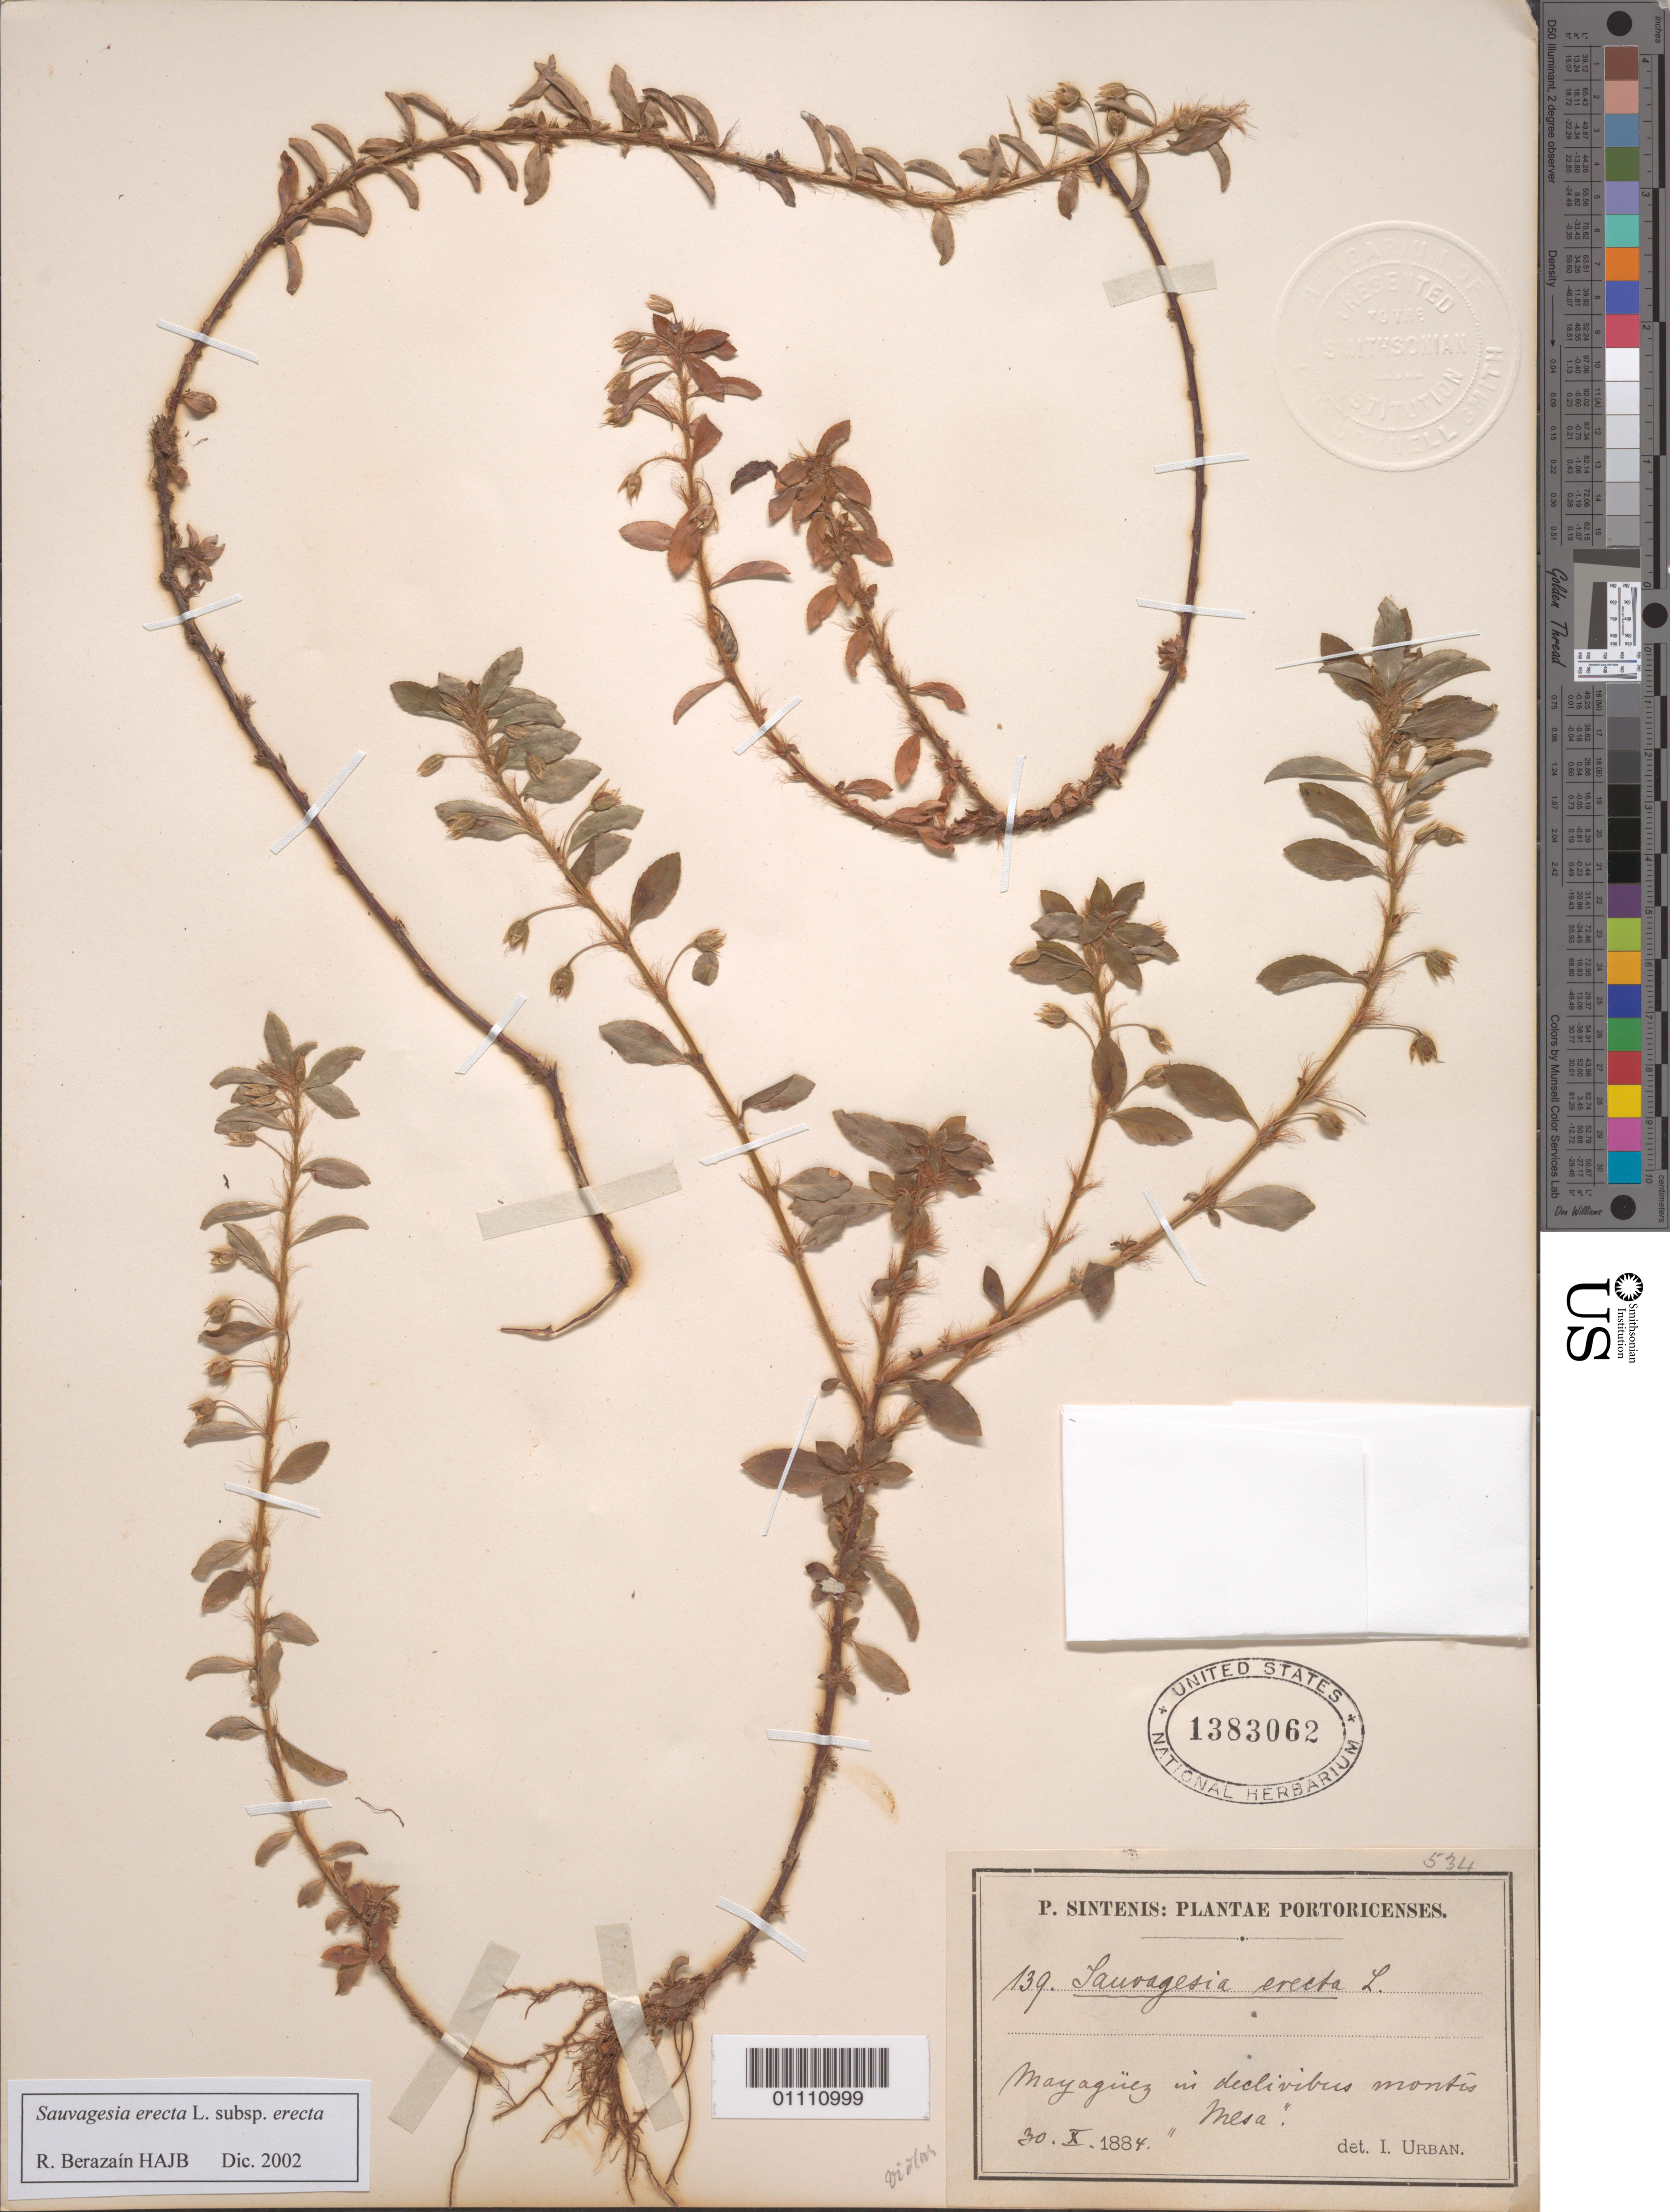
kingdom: Plantae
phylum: Tracheophyta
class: Magnoliopsida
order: Malpighiales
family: Ochnaceae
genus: Sauvagesia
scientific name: Sauvagesia erecta subsp. erecta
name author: L.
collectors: P. Sintenis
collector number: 139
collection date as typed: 30 Oct 1884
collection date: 1884-10-30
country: Puerto Rico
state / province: Mayagüez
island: Puerto Rico I.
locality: Mayaguez in declivibes montis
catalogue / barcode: US 1383062